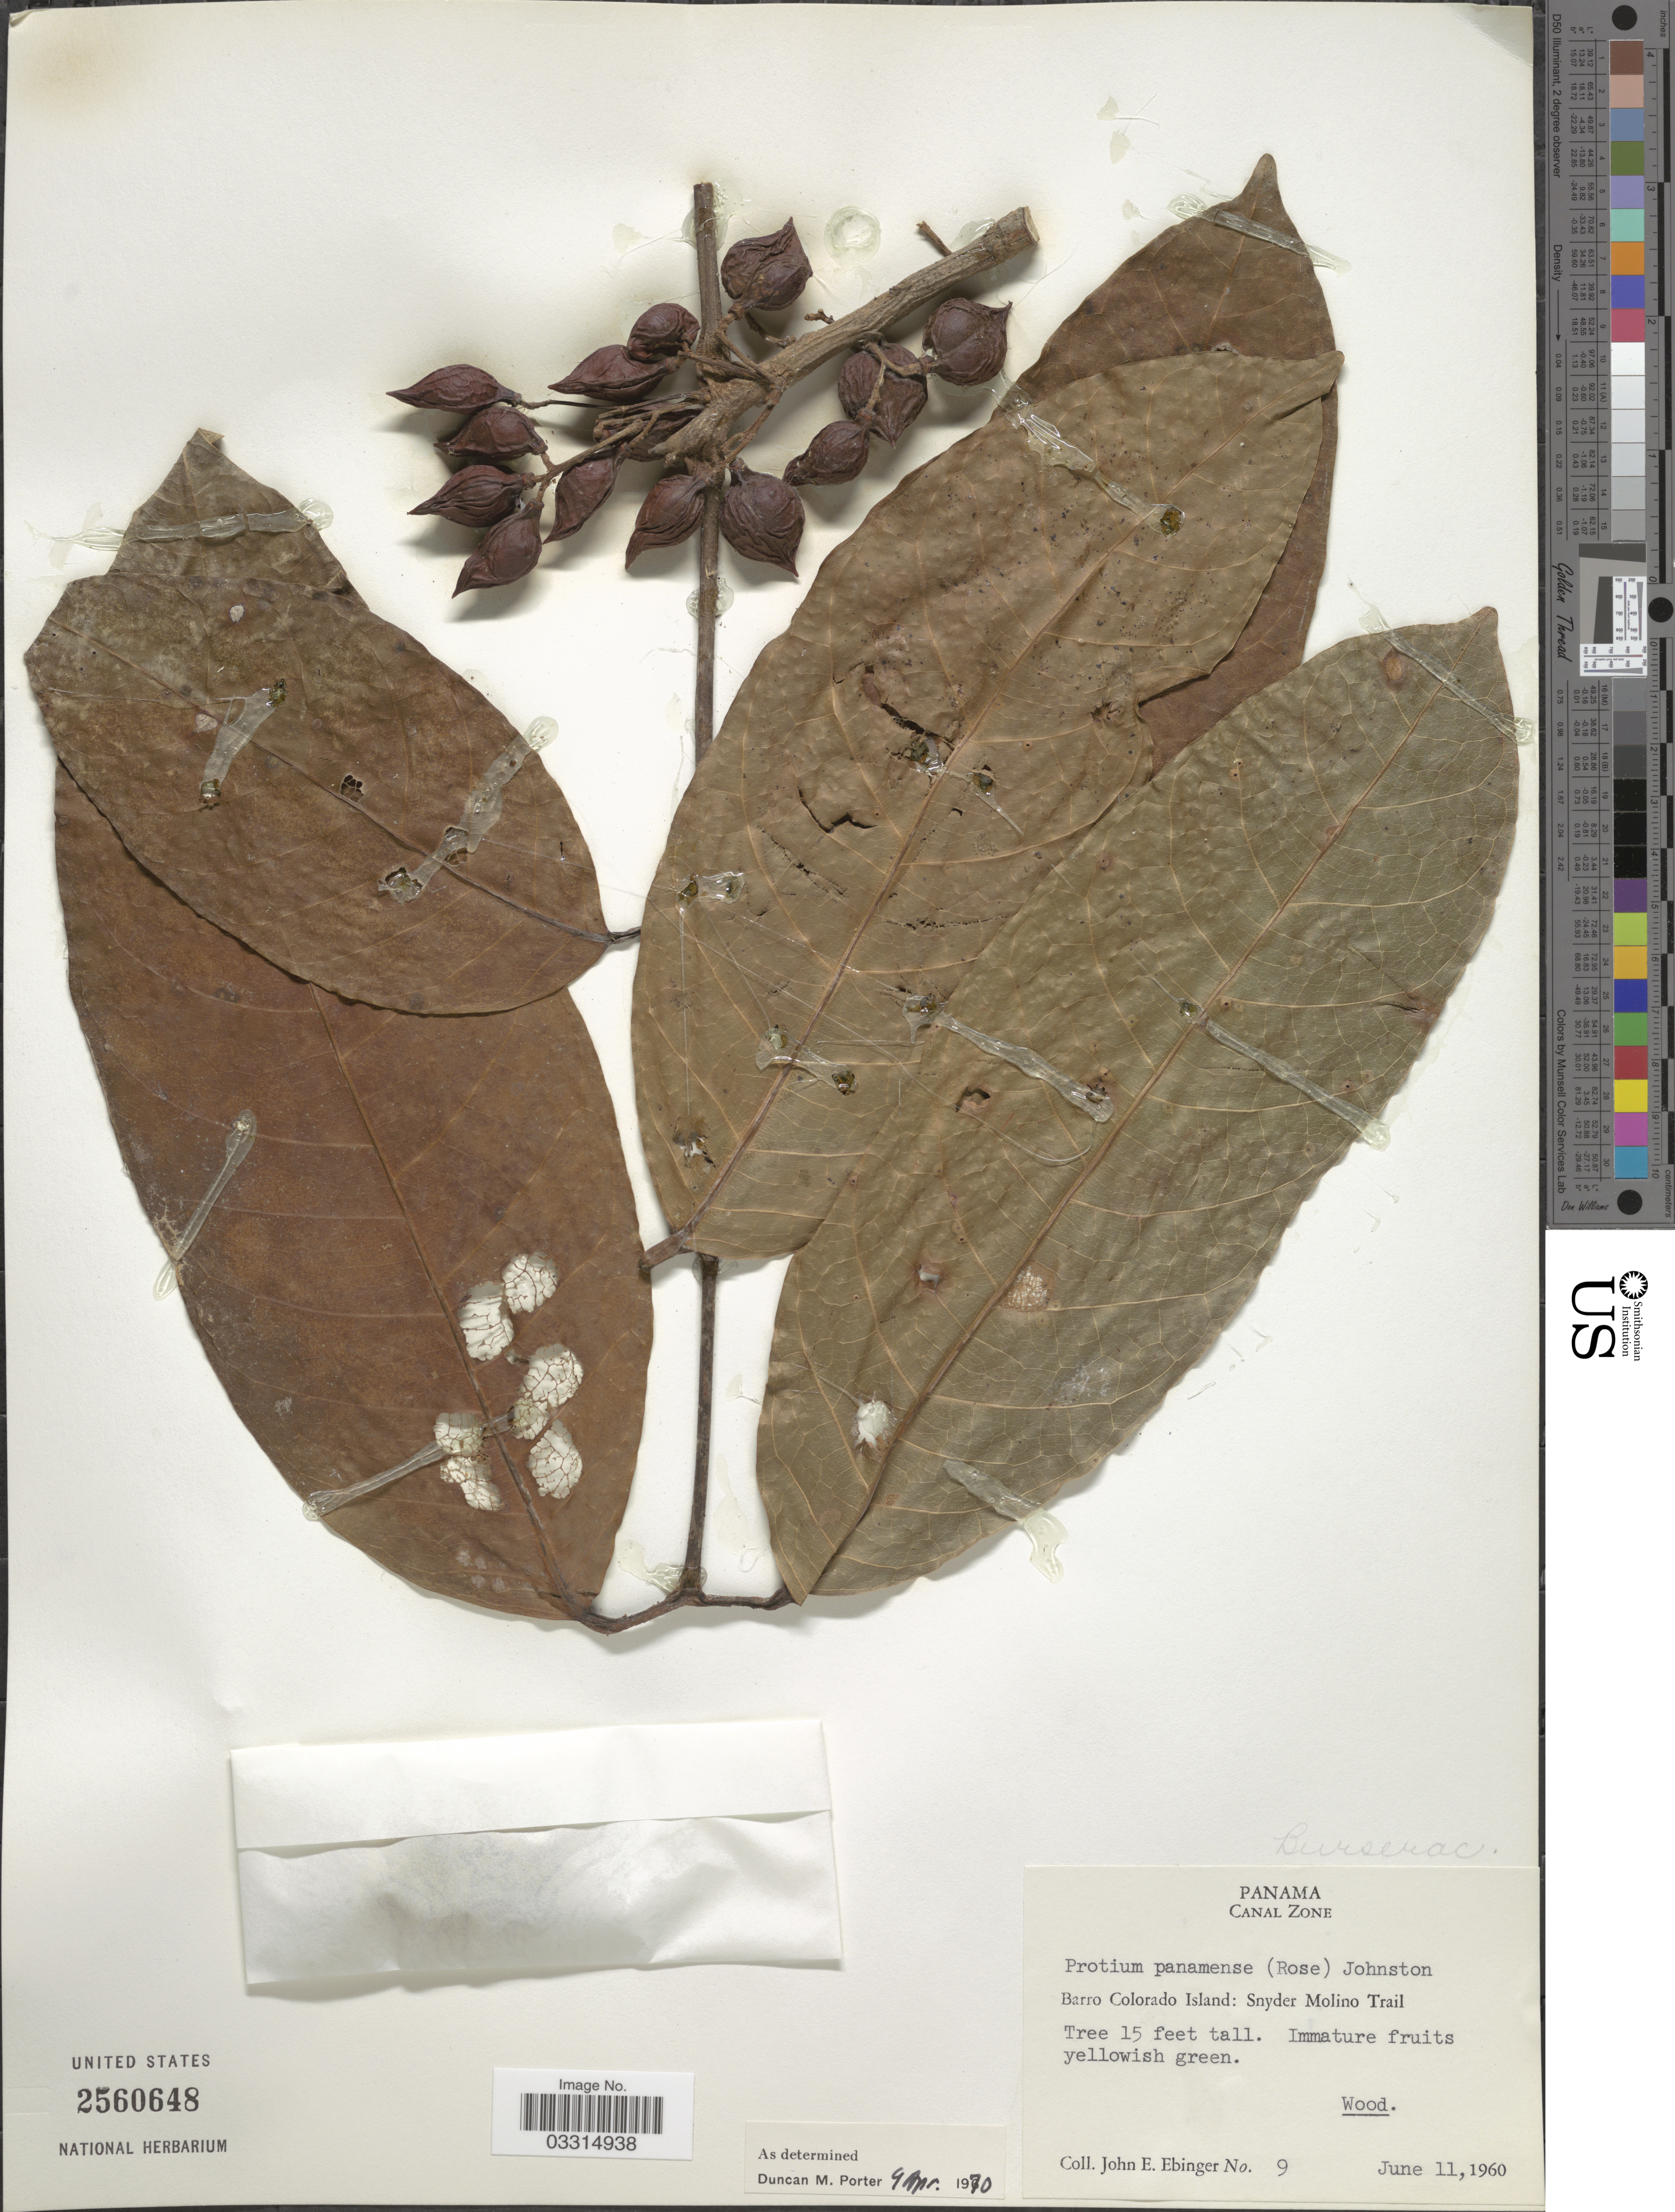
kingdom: Plantae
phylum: Tracheophyta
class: Magnoliopsida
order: Sapindales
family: Burseraceae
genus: Protium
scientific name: Protium panamense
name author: (Rose) I.M. Johnst.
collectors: J. Ebinger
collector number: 9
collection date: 1960-06-11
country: Panama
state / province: Panamá Oeste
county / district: Canal Zone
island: Barro Colorado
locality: Canal Zone. Barro Colorado Island: Snyder Molino Trail.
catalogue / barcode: US 2560648